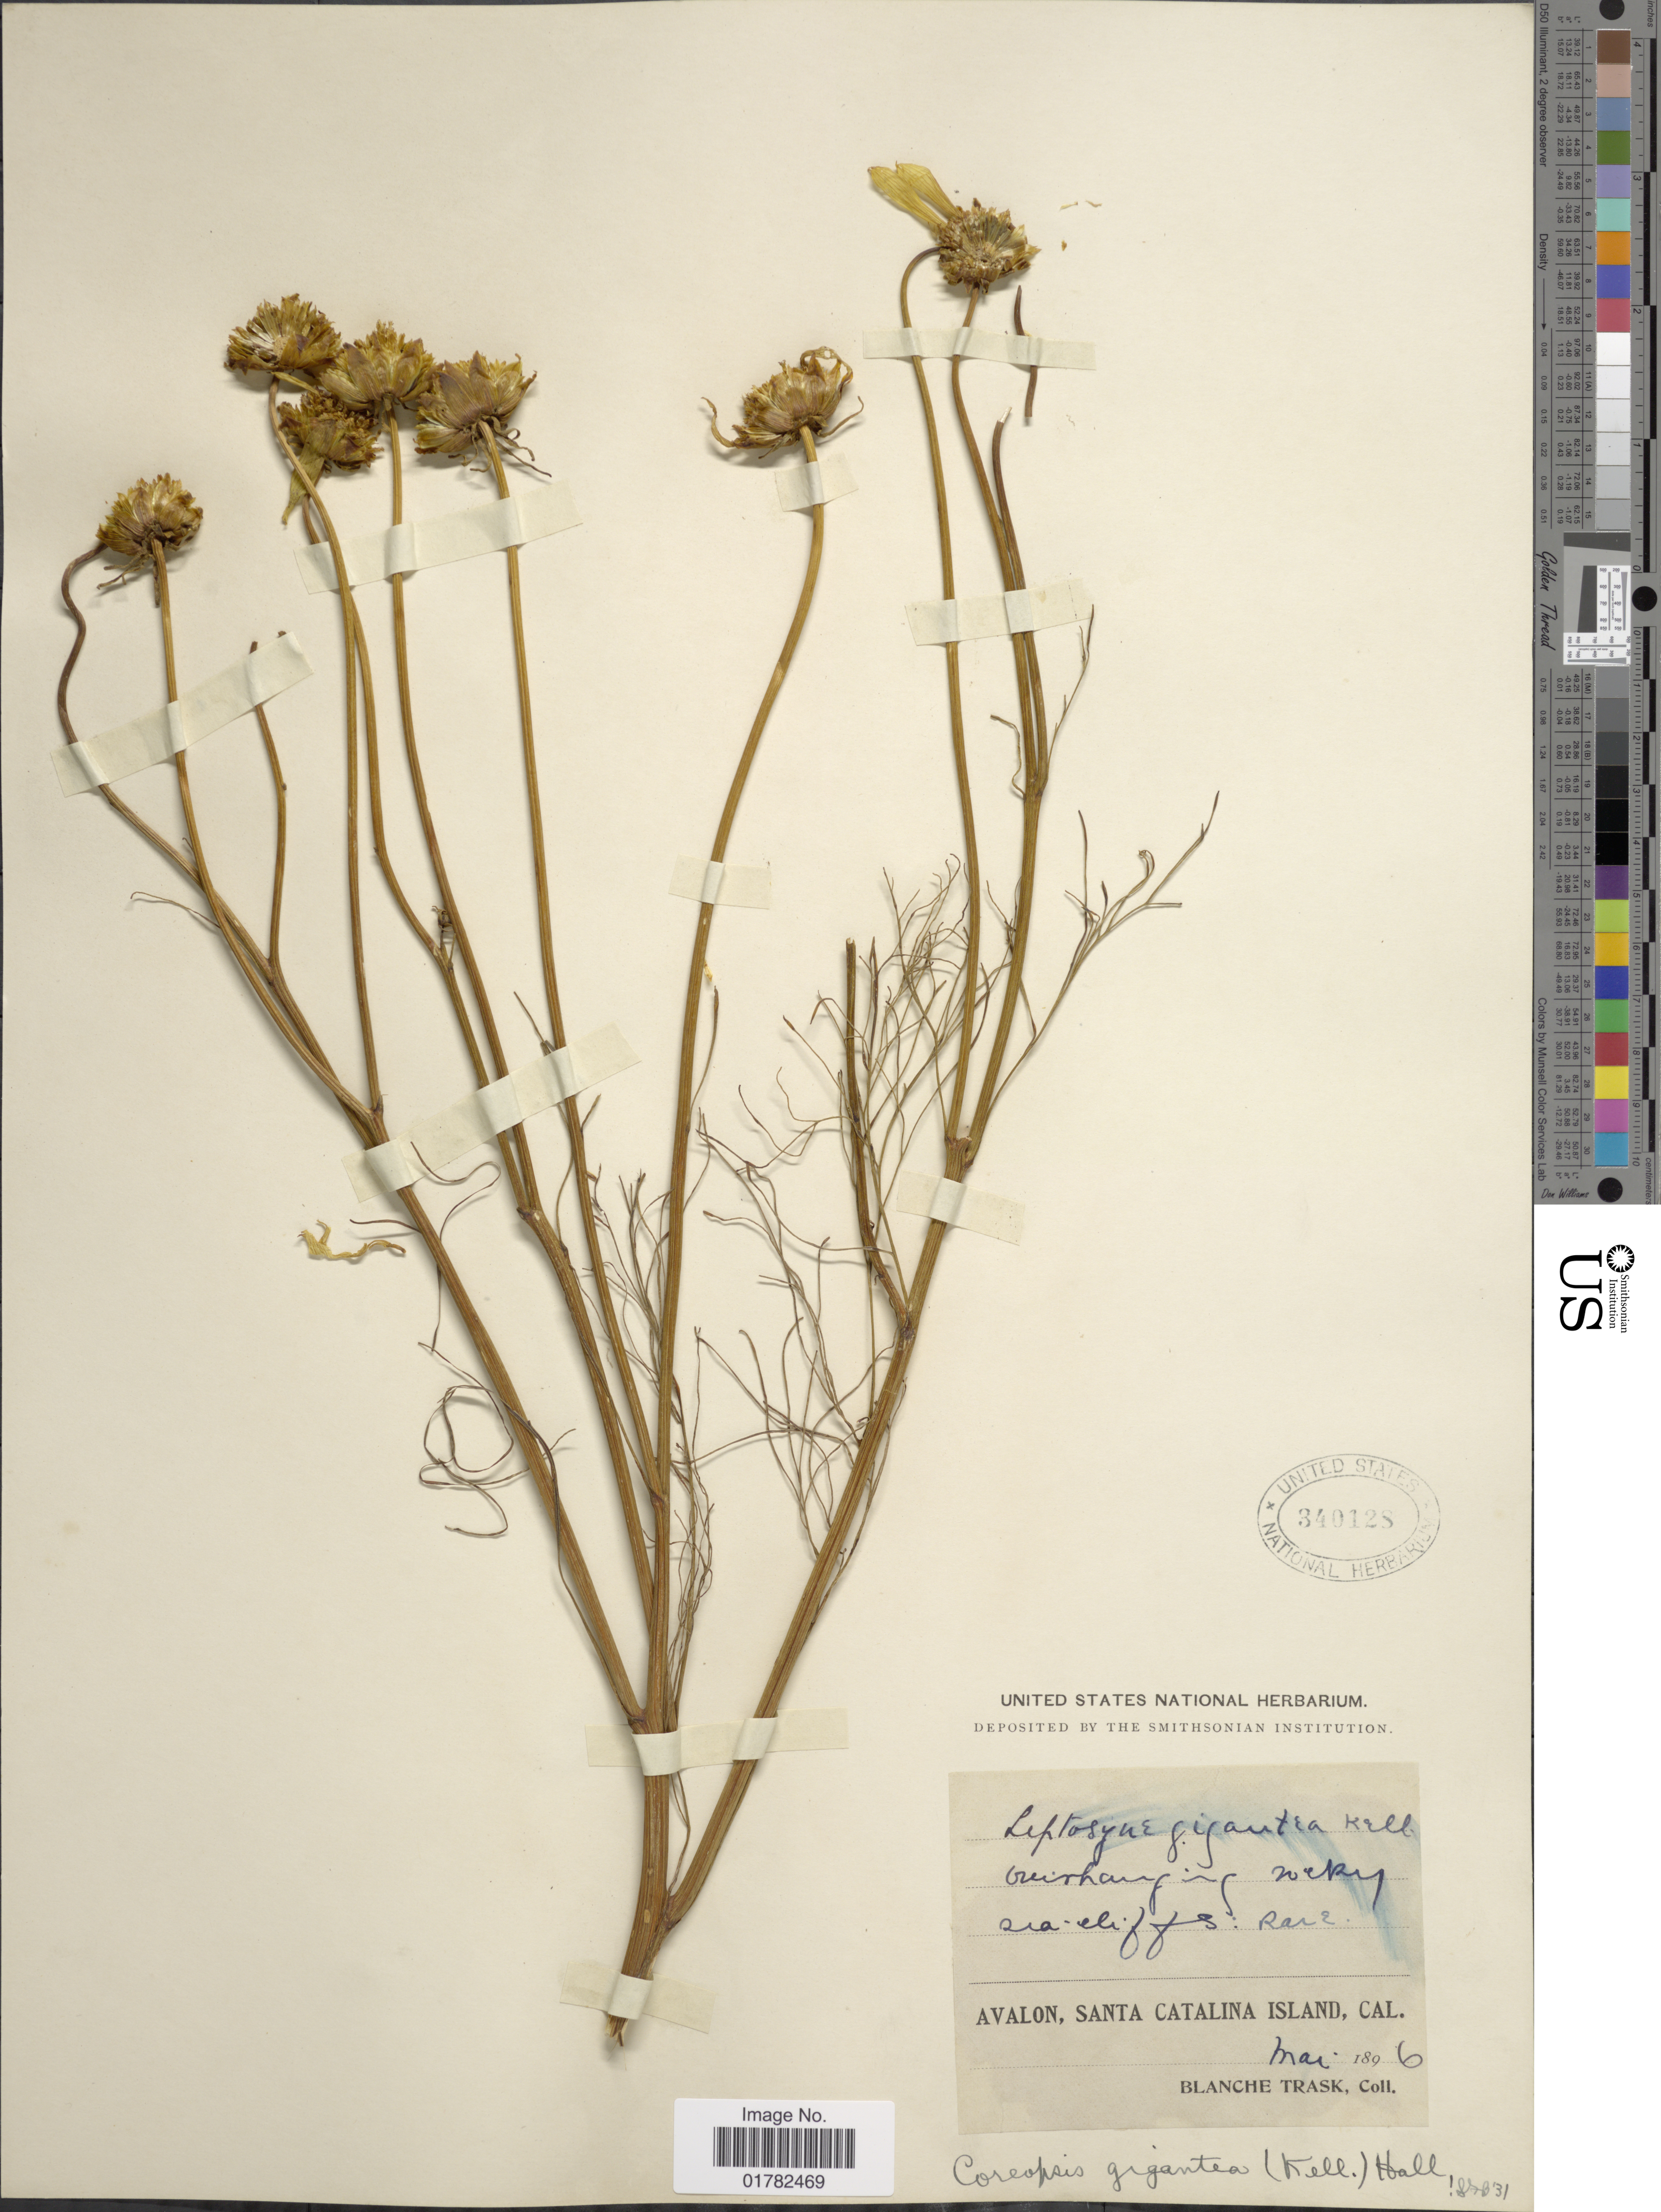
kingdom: Plantae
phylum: Tracheophyta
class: Magnoliopsida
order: Asterales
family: Asteraceae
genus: Coreopsis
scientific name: Coreopsis gigantea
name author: (Kellogg) H.M. Hall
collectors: B. Trask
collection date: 1896-05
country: United States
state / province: California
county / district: Los Angeles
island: Santa Catalina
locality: Avalon, Santa Catalina Island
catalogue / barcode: US 340128